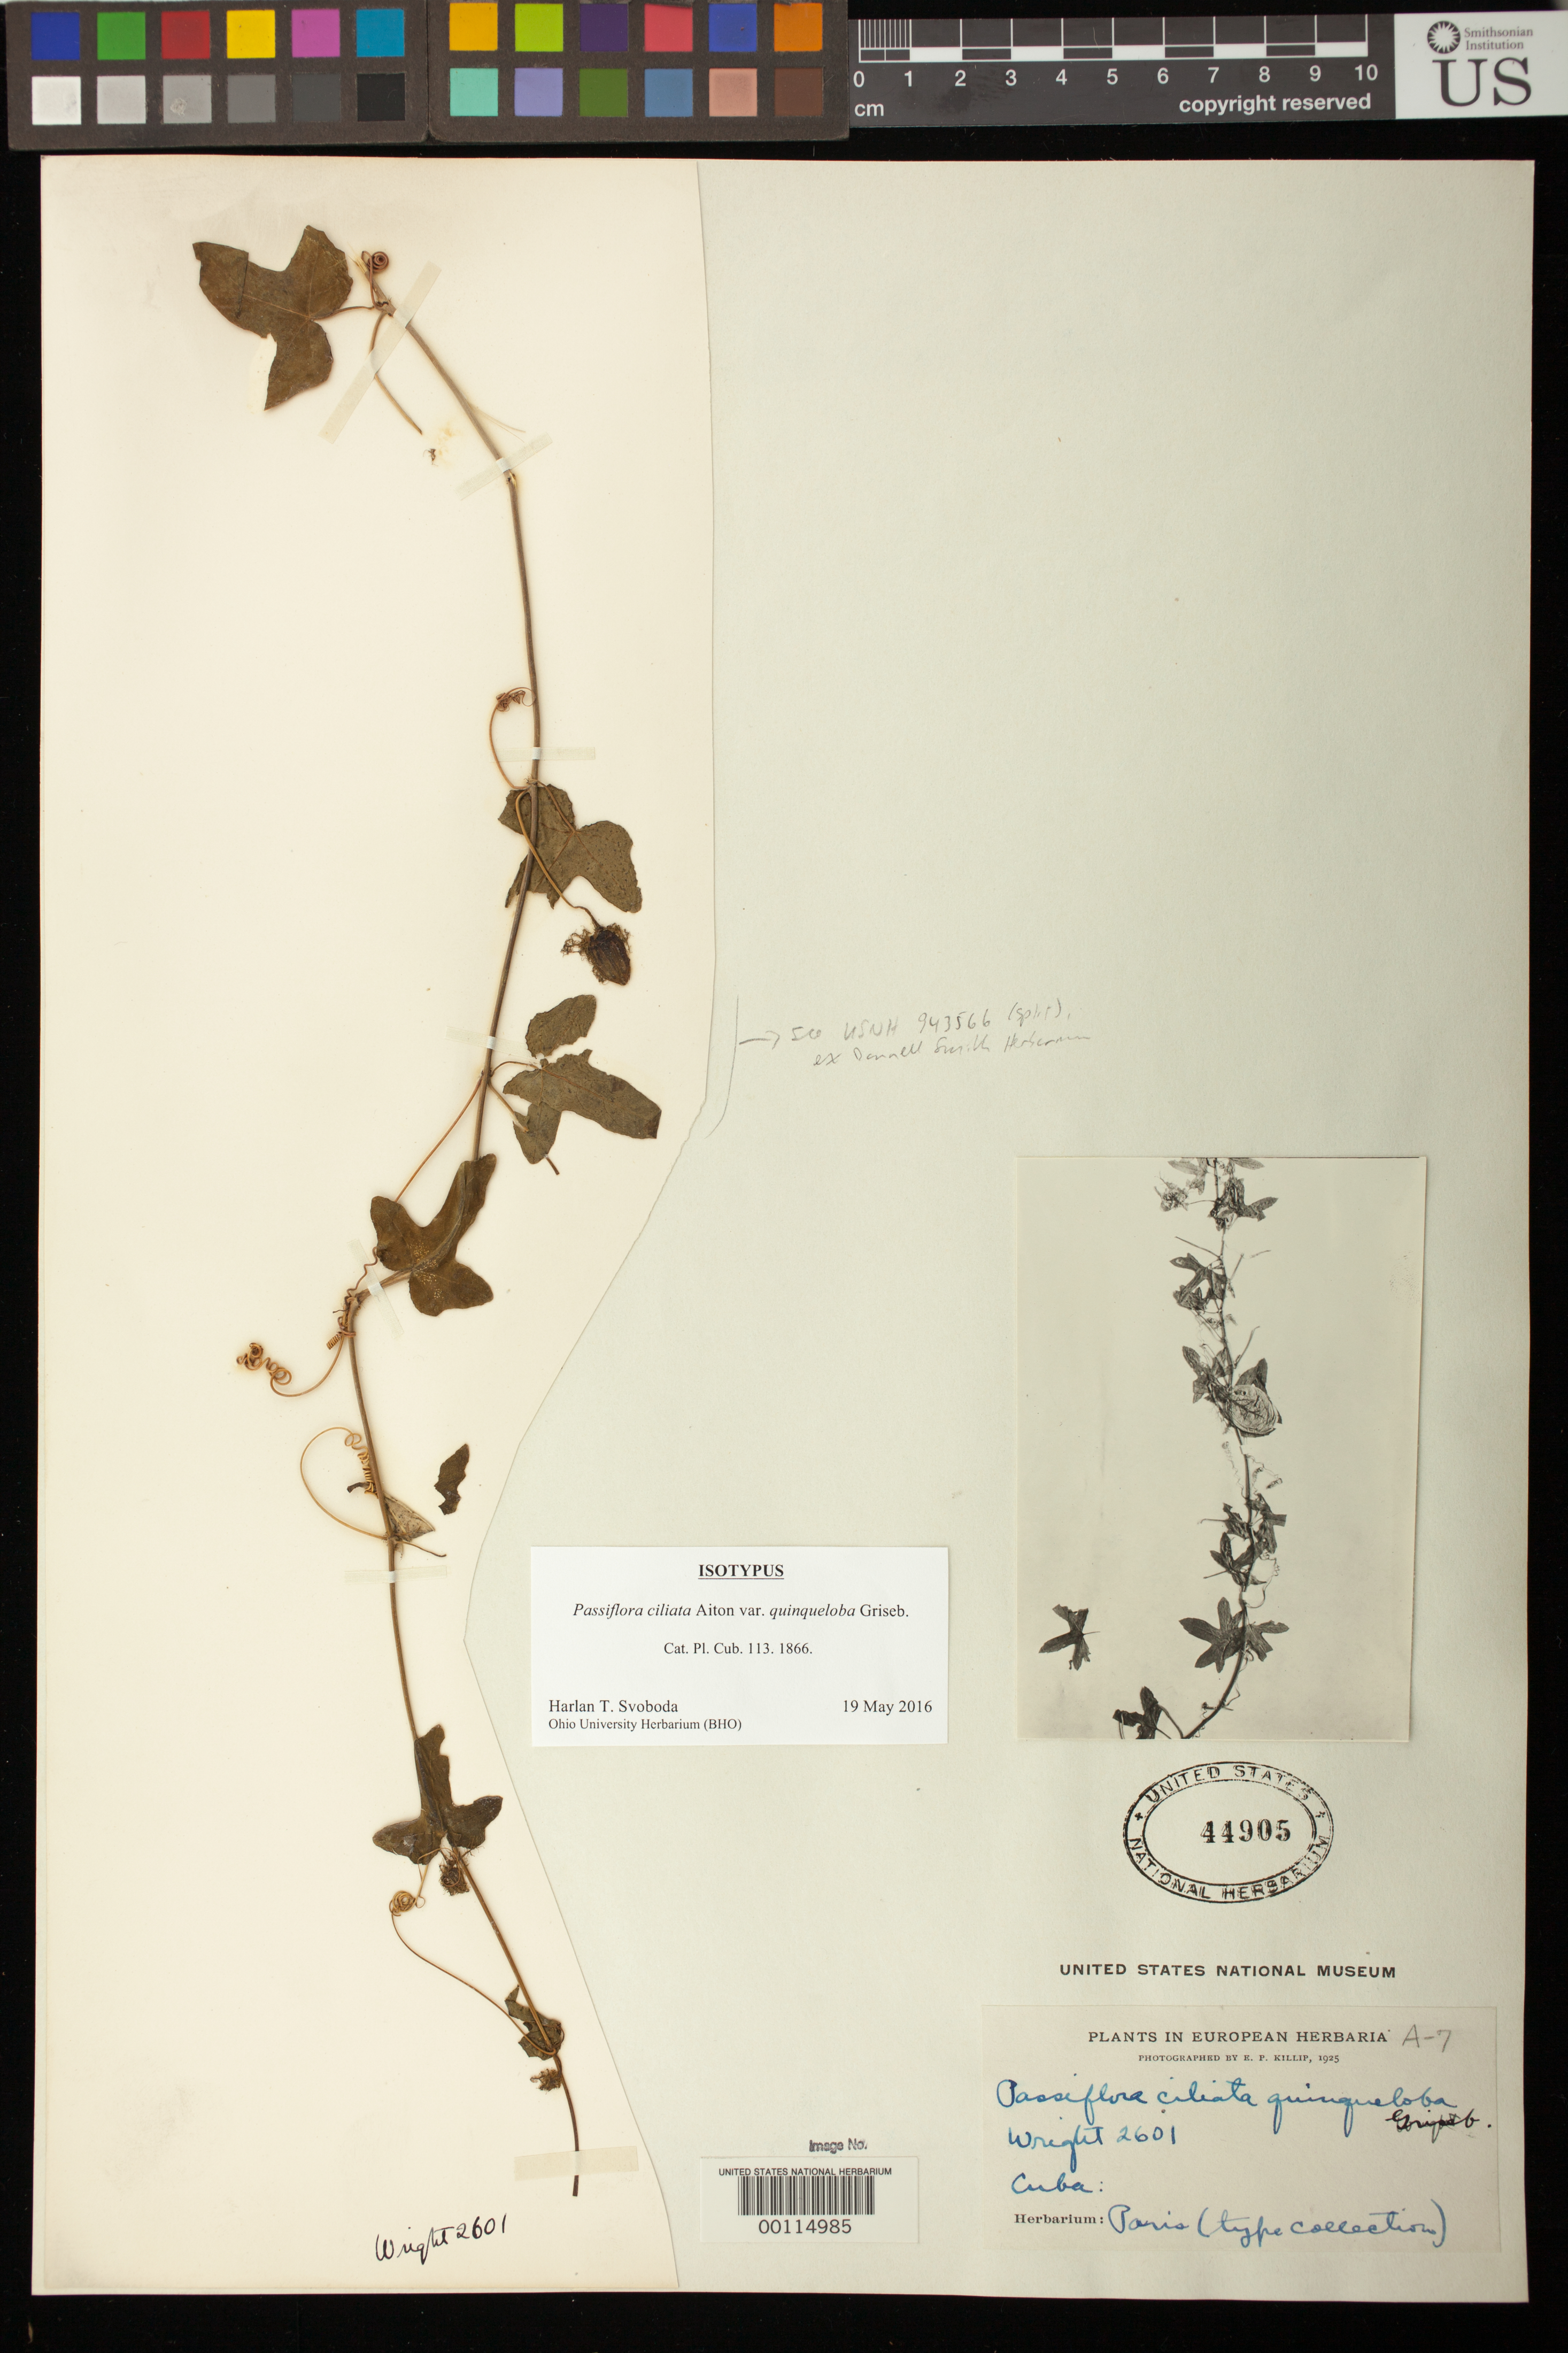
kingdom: Plantae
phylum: Tracheophyta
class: Magnoliopsida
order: Malpighiales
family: Passifloraceae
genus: Passiflora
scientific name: Passiflora ciliata var. quinqueloba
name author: Griseb.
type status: Isotype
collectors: C. Wright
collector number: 2601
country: Cuba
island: Greater Antilles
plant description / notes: Material separated and re-mounted (without label) from USNH 943566.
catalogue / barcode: US 44905